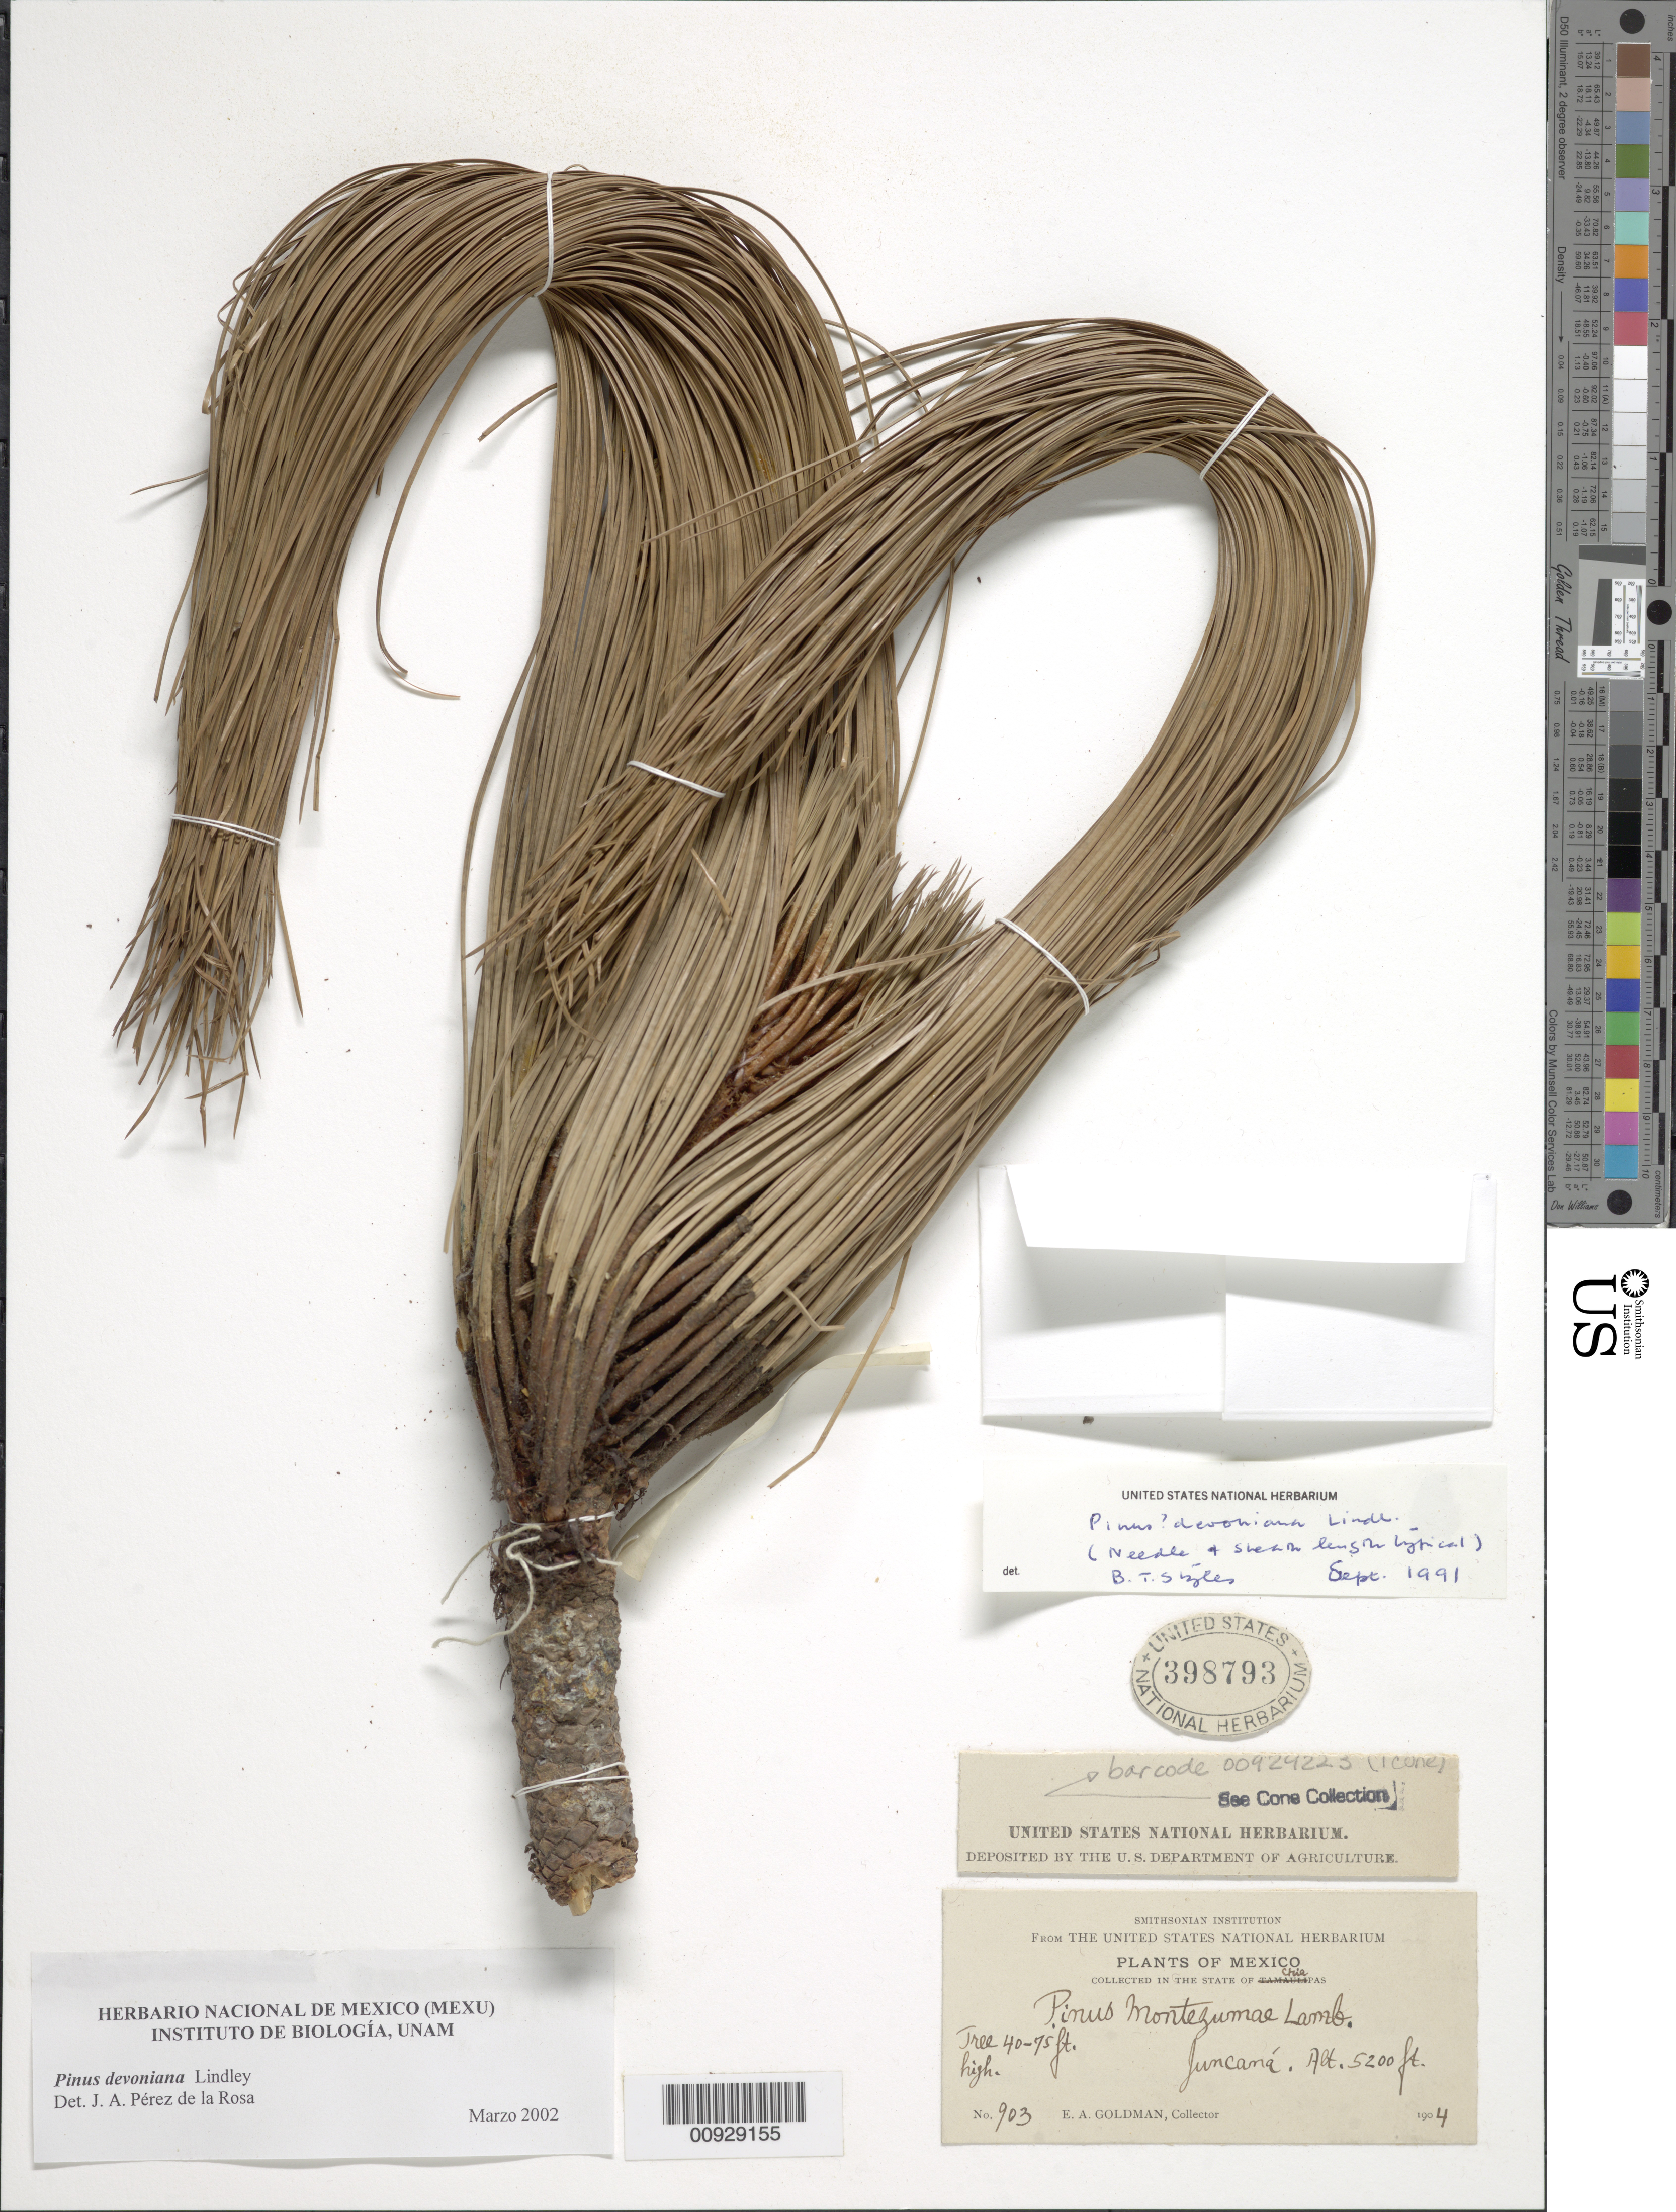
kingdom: Plantae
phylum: Tracheophyta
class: Pinopsida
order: Pinales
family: Pinaceae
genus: Pinus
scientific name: Pinus devoniana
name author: Lindl.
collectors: E. A. Goldman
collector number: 903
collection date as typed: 1904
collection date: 1904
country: Mexico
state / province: Chiapas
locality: Juncaná.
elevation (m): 1585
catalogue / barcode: US 398793